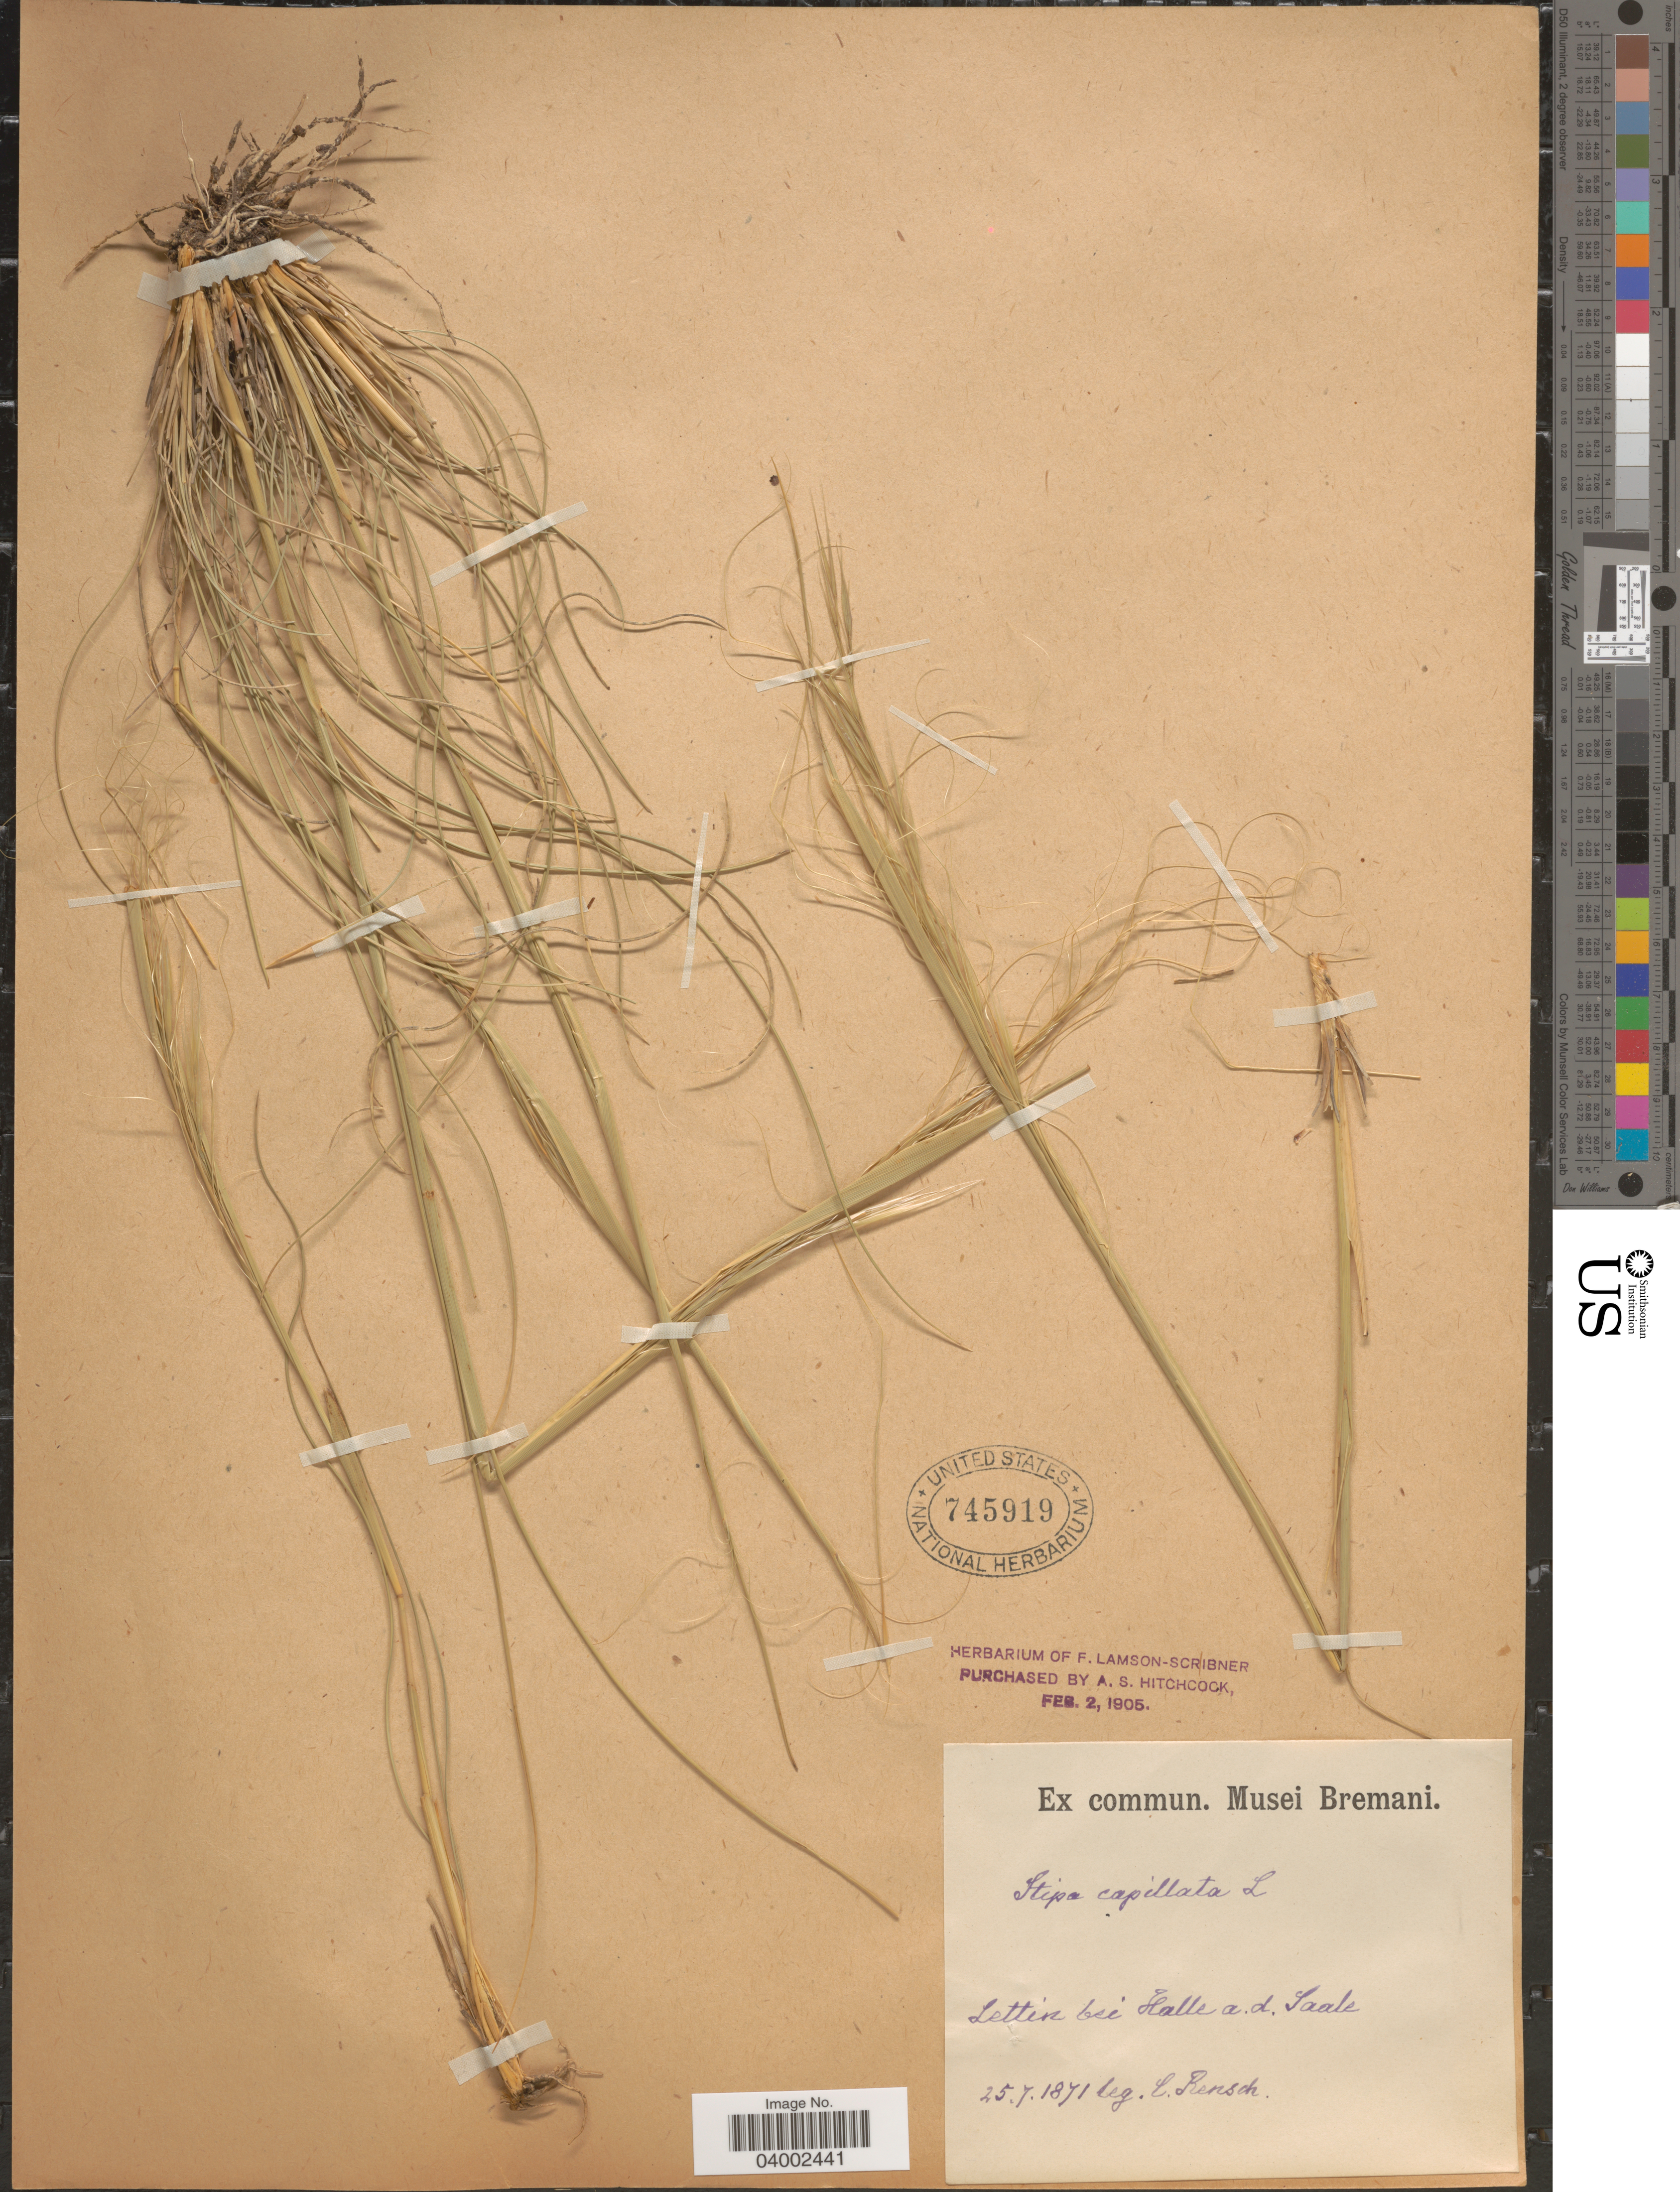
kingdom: Plantae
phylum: Tracheophyta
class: Liliopsida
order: Poales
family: Poaceae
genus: Stipa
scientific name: Stipa capillata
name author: L.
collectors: C. Rensch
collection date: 1871-07-25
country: Germany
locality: Lettin bei Halle a.d. Saale.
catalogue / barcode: US 745919